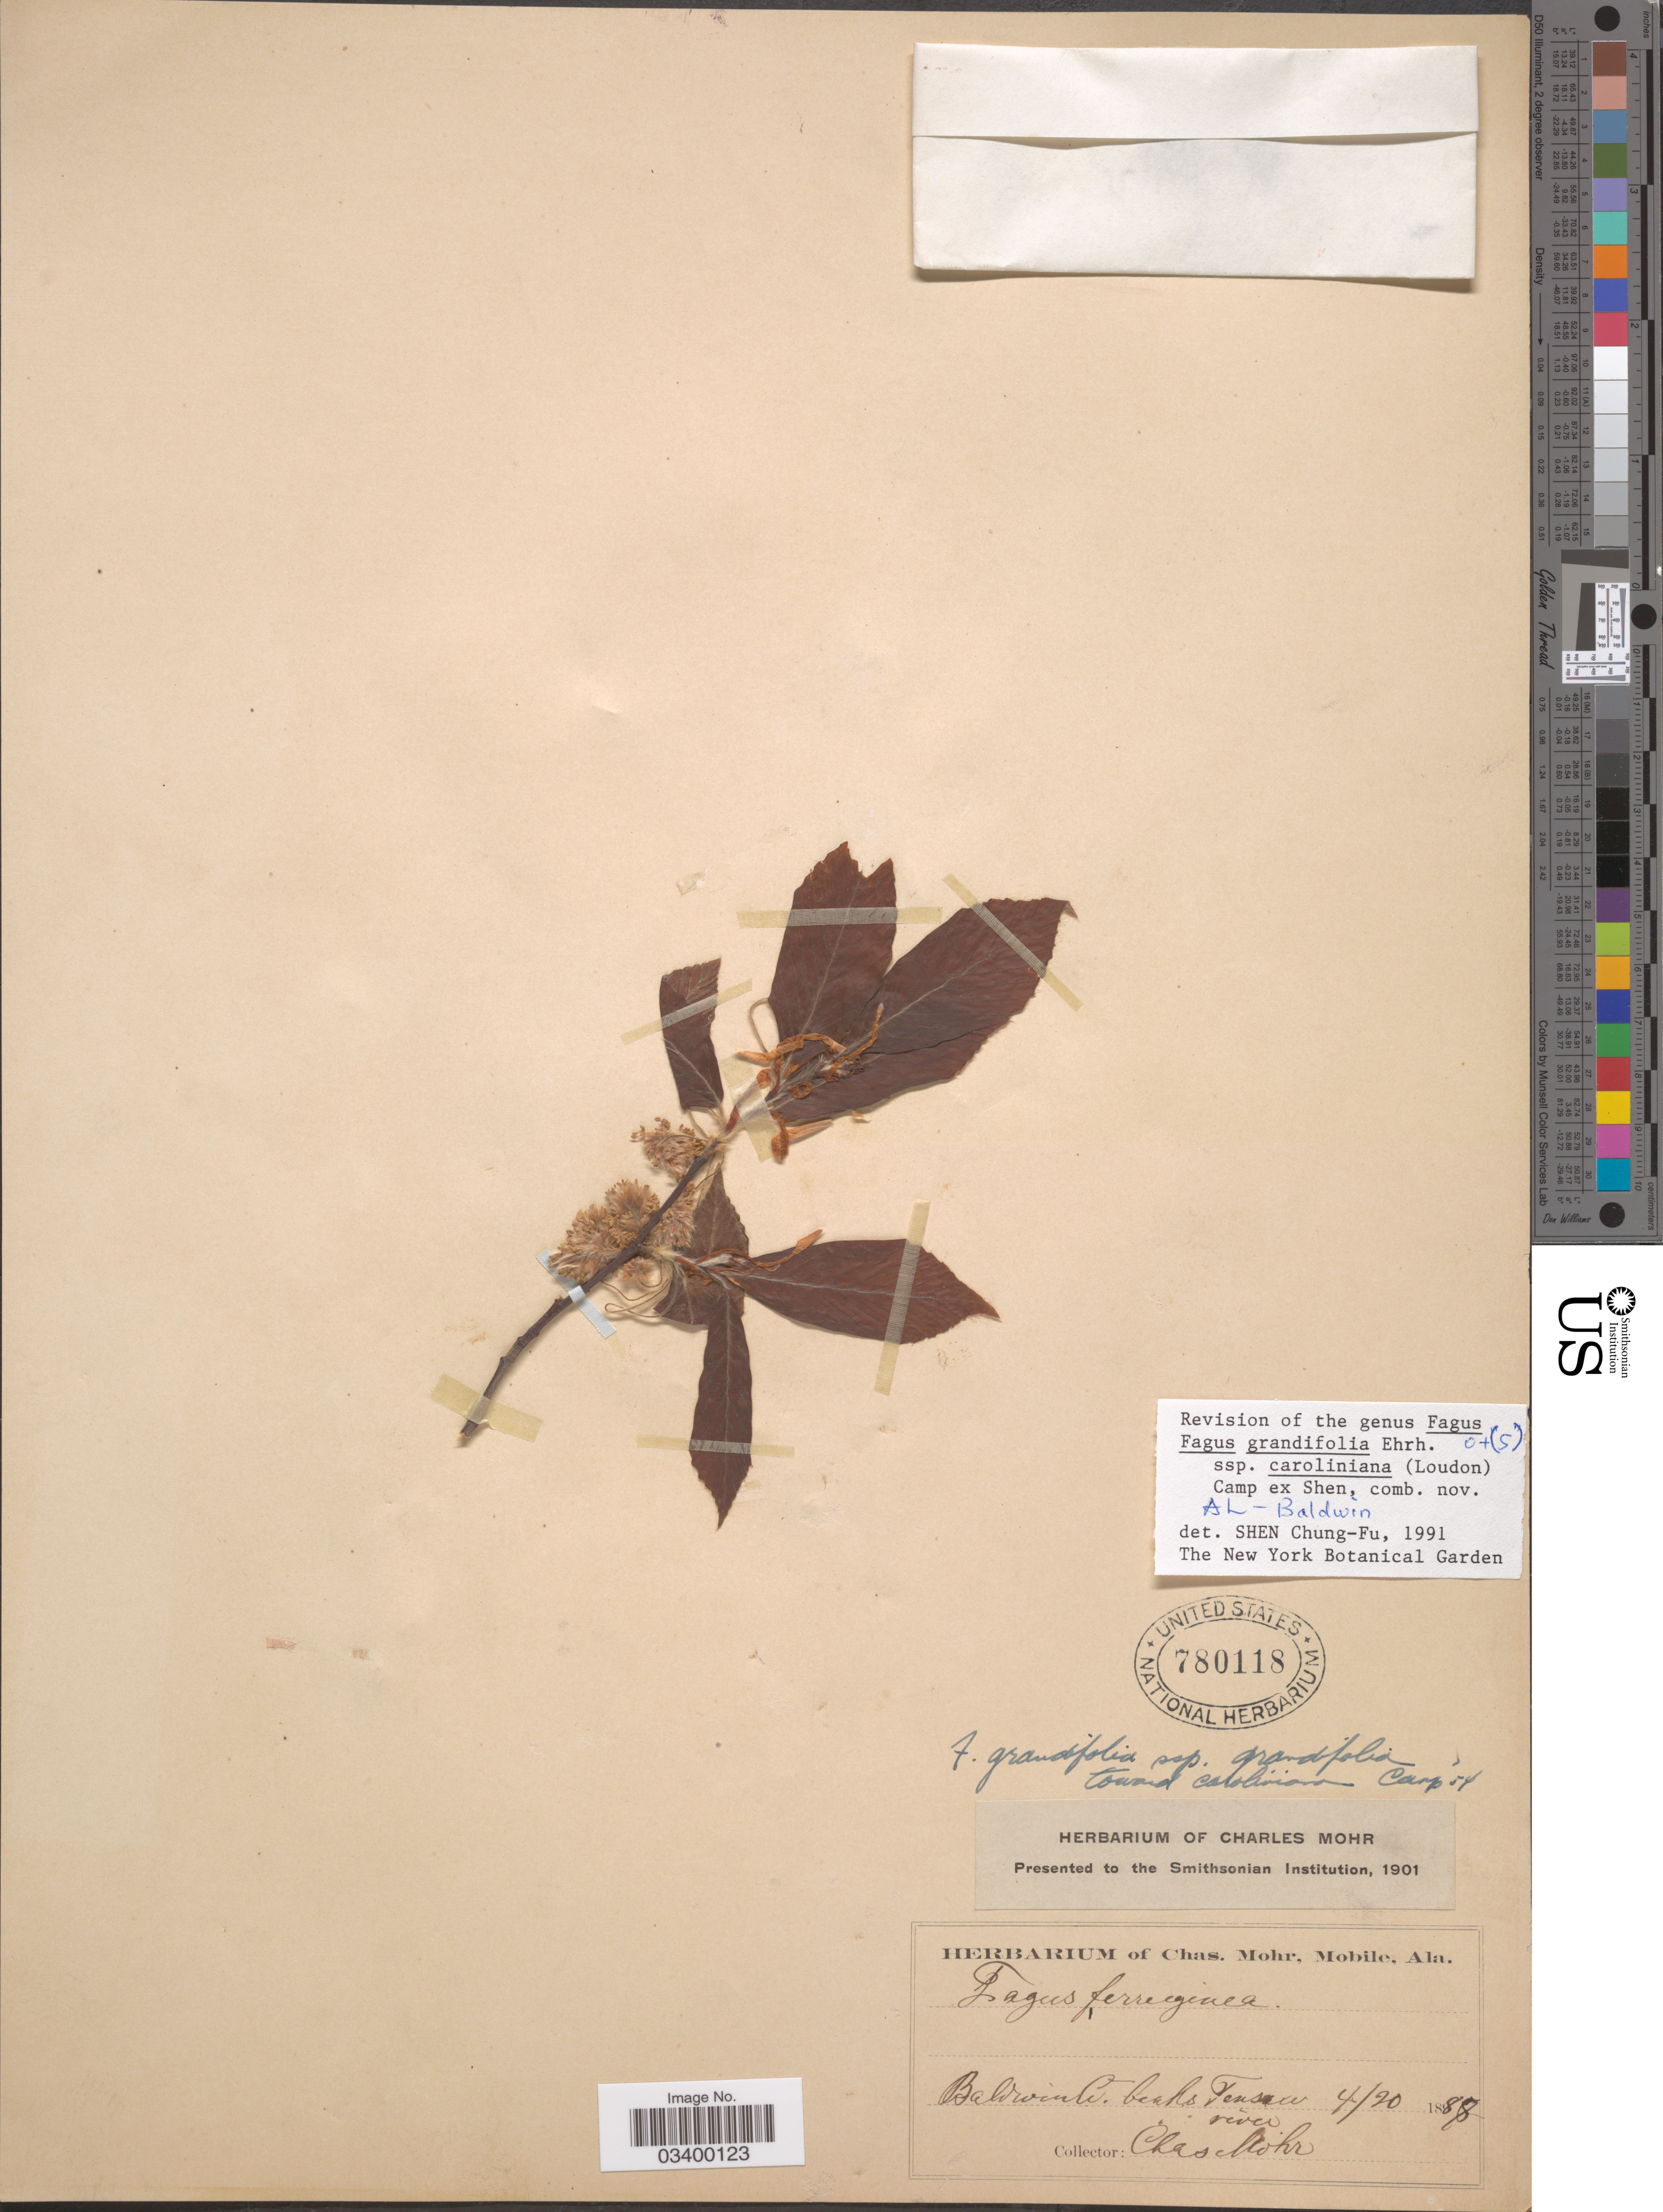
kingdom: Plantae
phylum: Tracheophyta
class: Magnoliopsida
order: Fagales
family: Fagaceae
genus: Fagus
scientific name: Fagus grandifolia subsp. caroliniana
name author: (Loudon) Fernald & Rehder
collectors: Mohr, C. T. (herbarium)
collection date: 1888-04-20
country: United States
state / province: Alabama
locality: Baldwin Co. Banks Tensaw river.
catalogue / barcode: US 780118